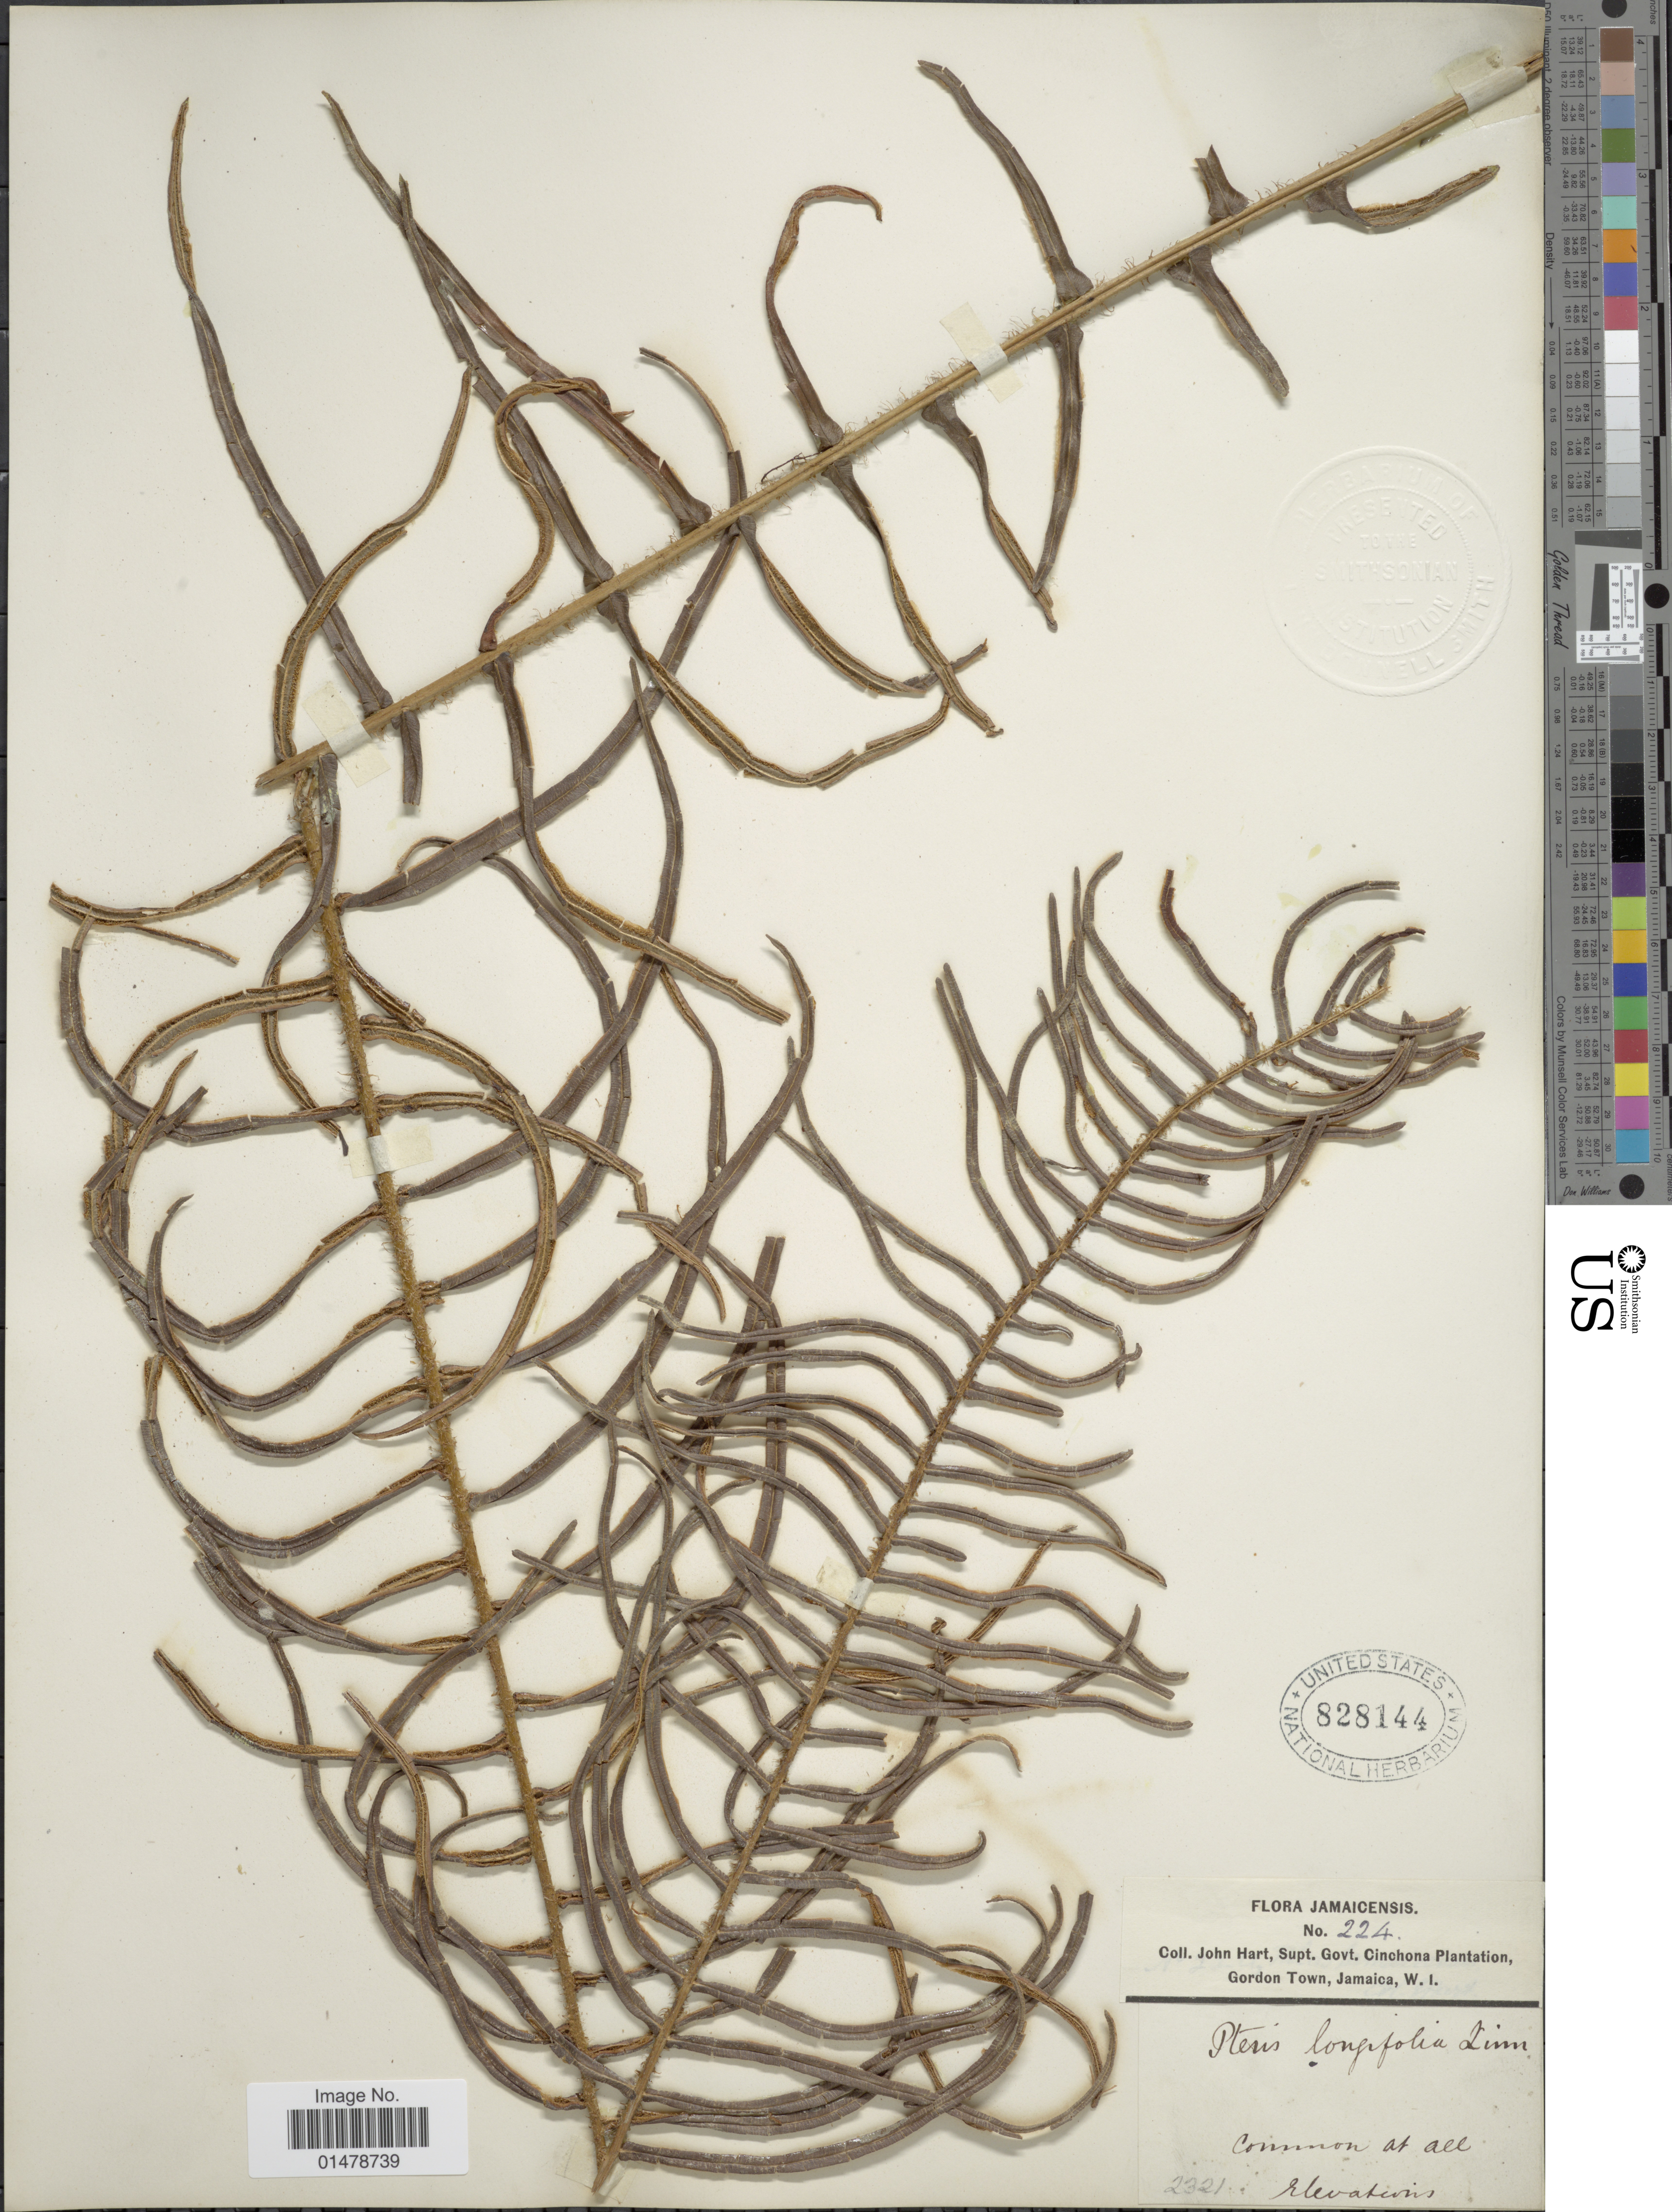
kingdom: Plantae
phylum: Tracheophyta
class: Polypodiopsida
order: Polypodiales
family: Pteridaceae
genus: Pteris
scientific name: Pteris longifolia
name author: L.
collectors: J. H. Hart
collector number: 224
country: Jamaica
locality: Jamaicensis. Supt. Govt. Cinchona Plantation, Gordon Town. W. I.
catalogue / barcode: US 828144